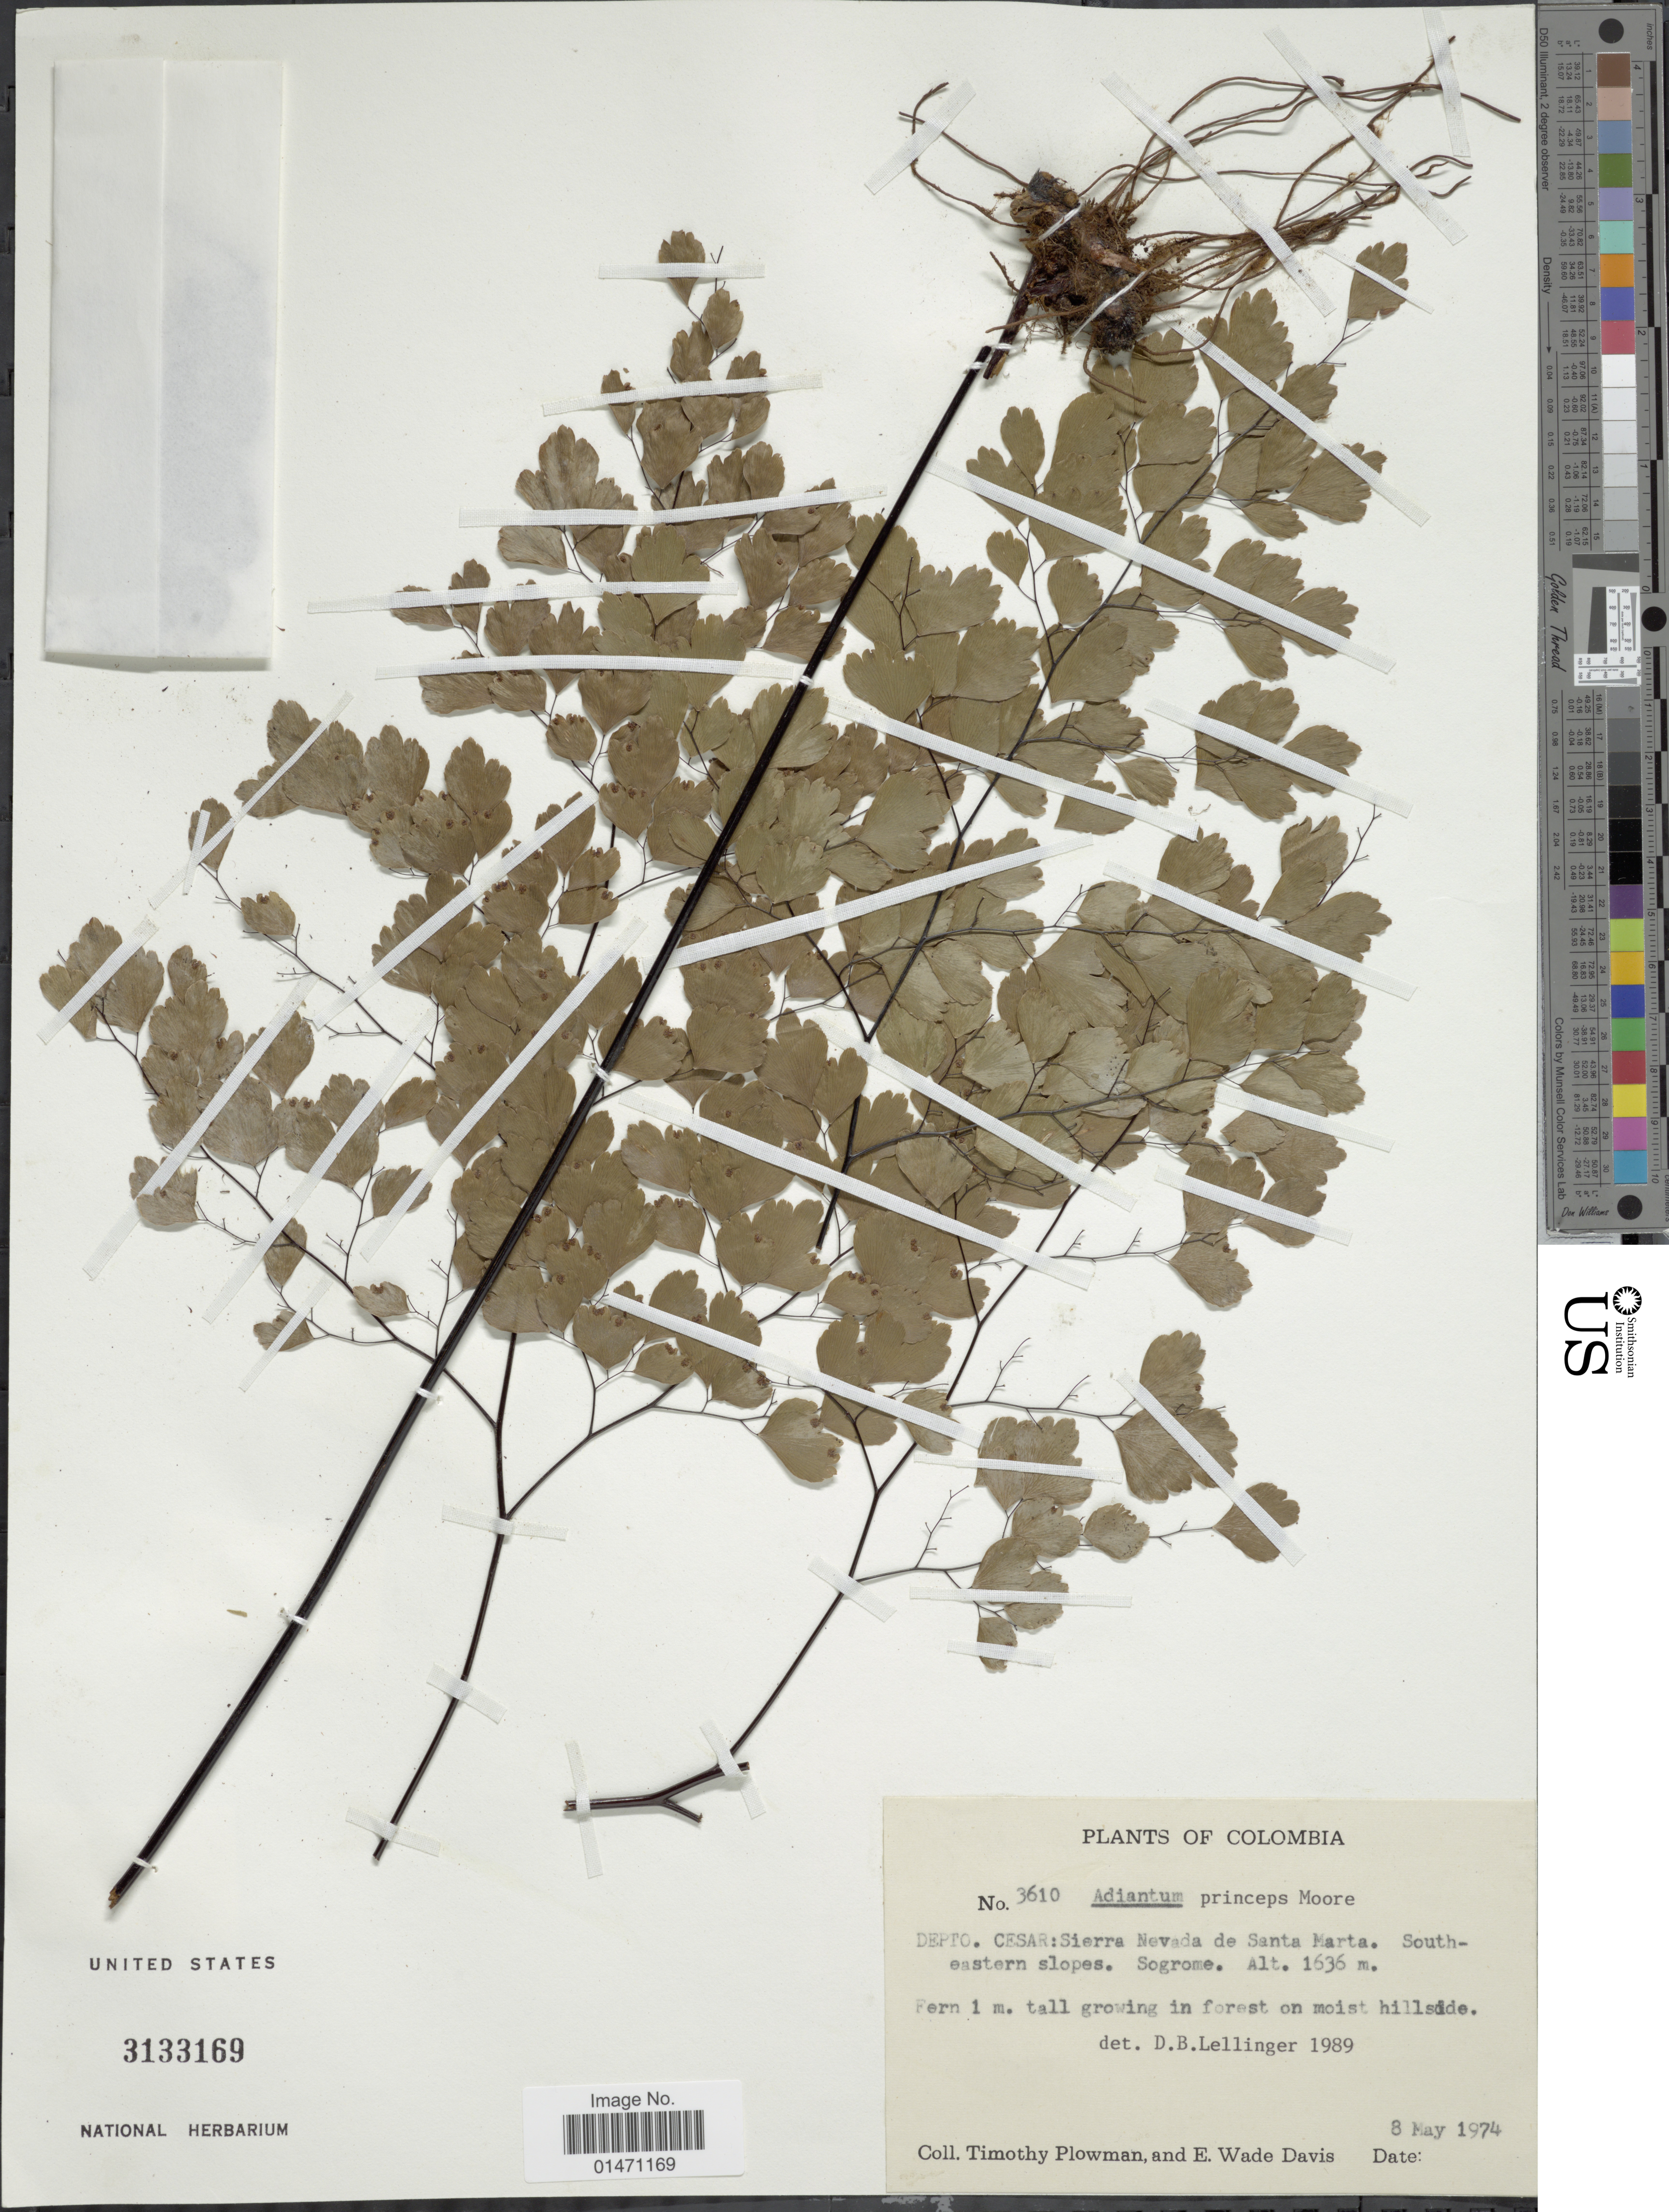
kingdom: Plantae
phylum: Tracheophyta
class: Polypodiopsida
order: Polypodiales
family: Pteridaceae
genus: Adiantum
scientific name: Adiantum princeps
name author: T. Moore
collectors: T. Plowman & E. W. Davis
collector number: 3610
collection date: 1974-05-08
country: Colombia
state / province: Cesar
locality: Depto. Cesar: Sierra Nevada de Santa Marta, southeastern slopes, Sogrome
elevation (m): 1636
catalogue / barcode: US 3133169